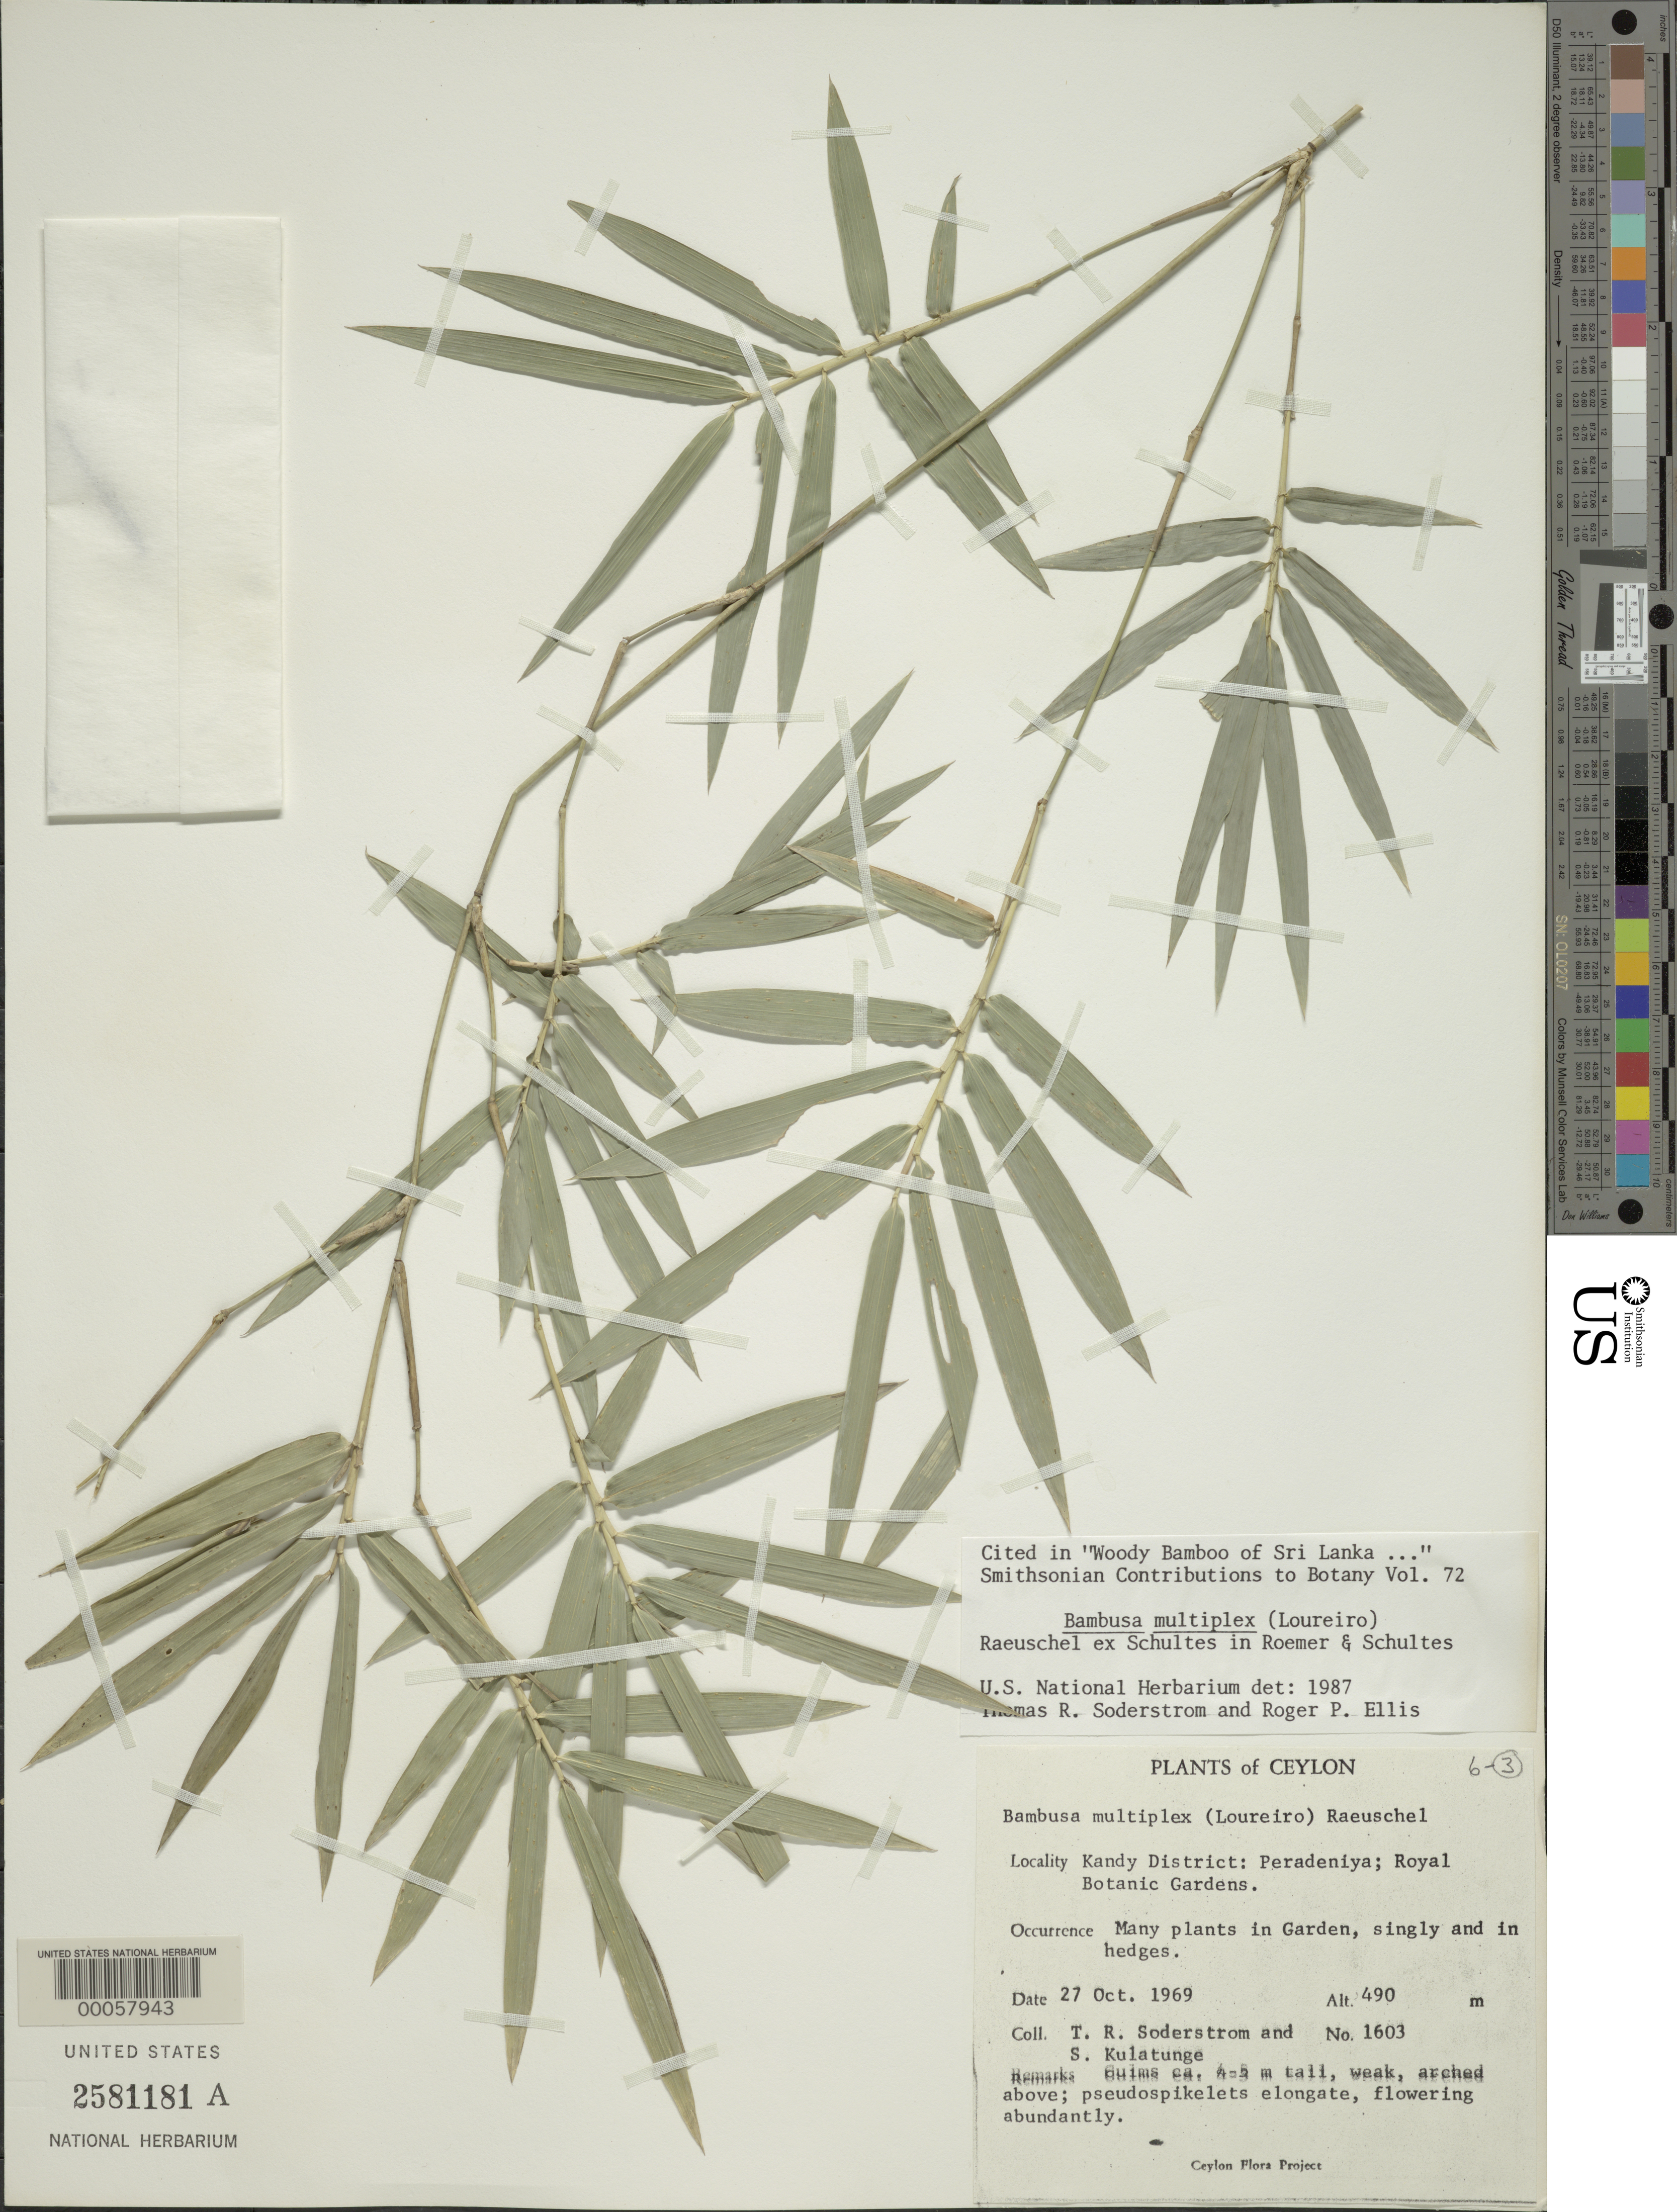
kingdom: Plantae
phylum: Tracheophyta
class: Liliopsida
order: Poales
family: Poaceae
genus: Bambusa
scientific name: Bambusa multiplex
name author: (Lour.) Raeusch. ex Schult. & Schult. f.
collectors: T. R. Soderstrom & S. Kulatunge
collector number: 1603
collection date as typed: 27 Oct 1969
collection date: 1969-10-27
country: Sri Lanka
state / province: Central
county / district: Kandy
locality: Peradeniya, Royal Botanic Gardens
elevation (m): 490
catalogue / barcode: US 2581181A